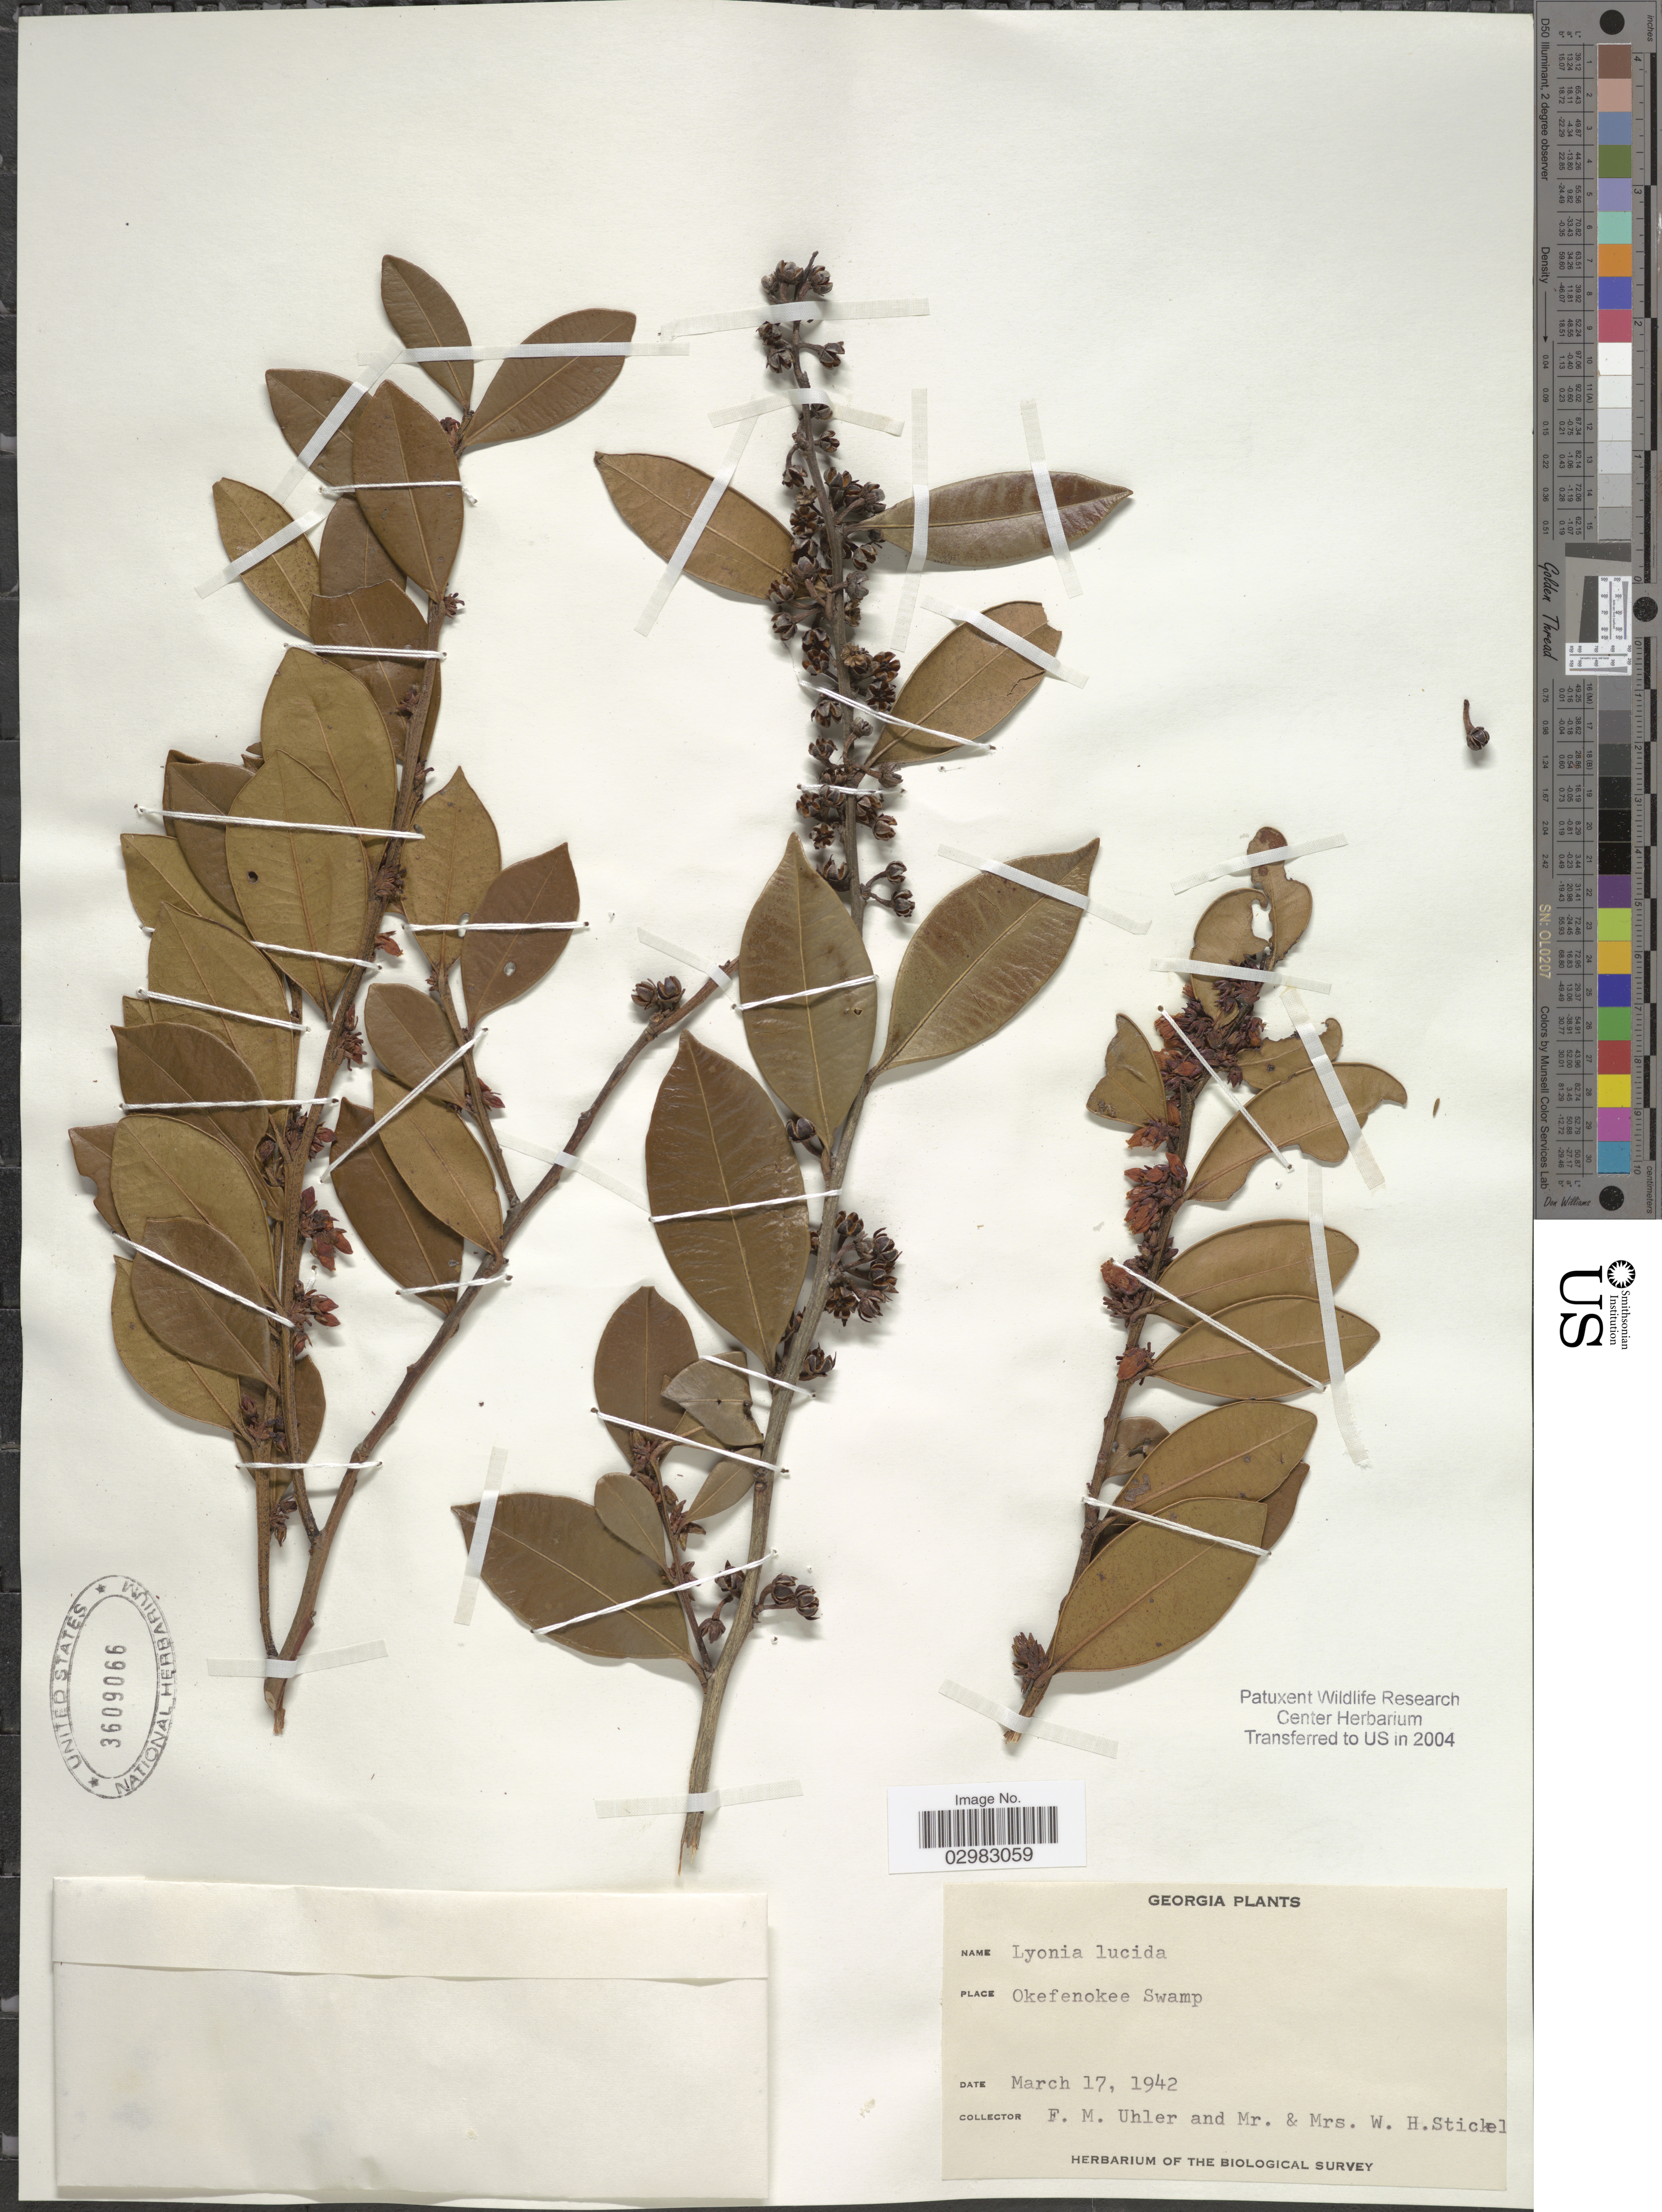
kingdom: Plantae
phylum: Tracheophyta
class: Magnoliopsida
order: Ericales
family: Ericaceae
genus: Lyonia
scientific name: Lyonia lucida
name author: K. Koch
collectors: F. M. Uhler & W. Stickel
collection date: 1942-03-17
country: United States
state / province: Georgia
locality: Okefenokee Swamp.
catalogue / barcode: US 3609066